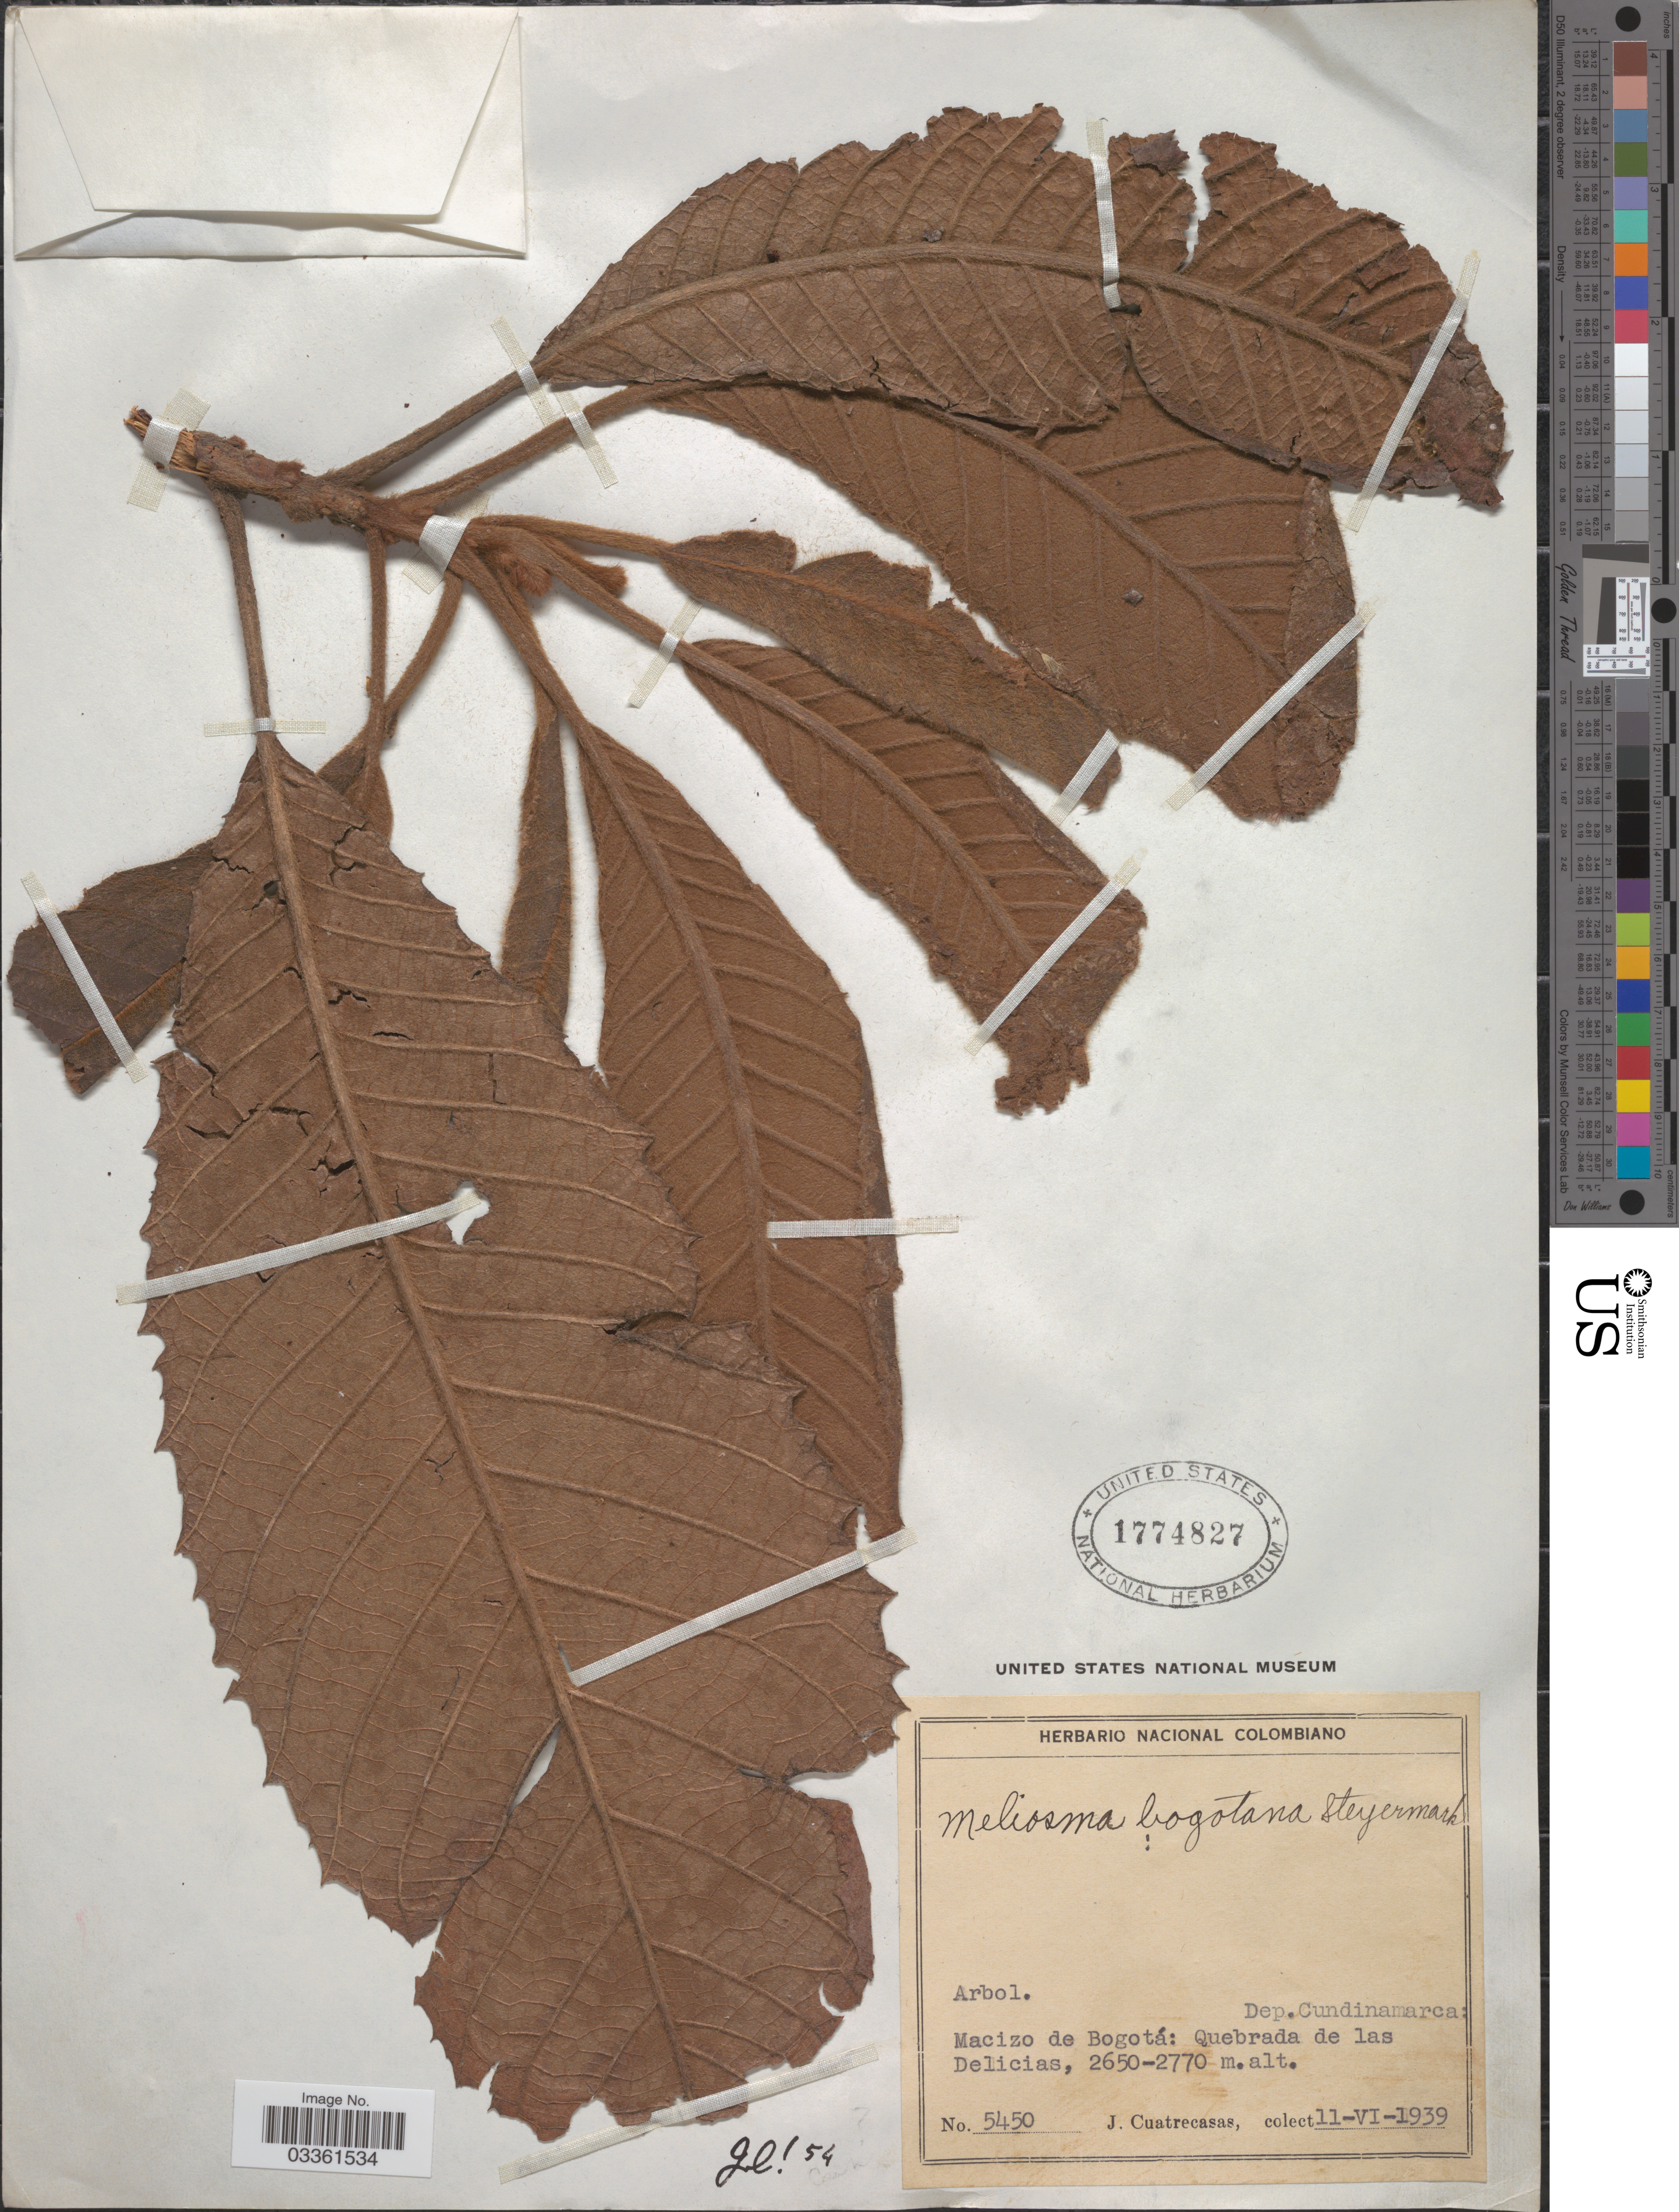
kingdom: Plantae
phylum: Tracheophyta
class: Magnoliopsida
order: Proteales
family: Sabiaceae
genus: Meliosma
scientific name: Meliosma bogotana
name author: Steyerm.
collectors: J. Cuatrecasas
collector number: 5450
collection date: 1939-06-11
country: Colombia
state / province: Cundinamarca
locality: Dep. Cundinamarca: Macizo de Bogotá: Quebrada de las Delicias.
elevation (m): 2650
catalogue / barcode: US 1774827